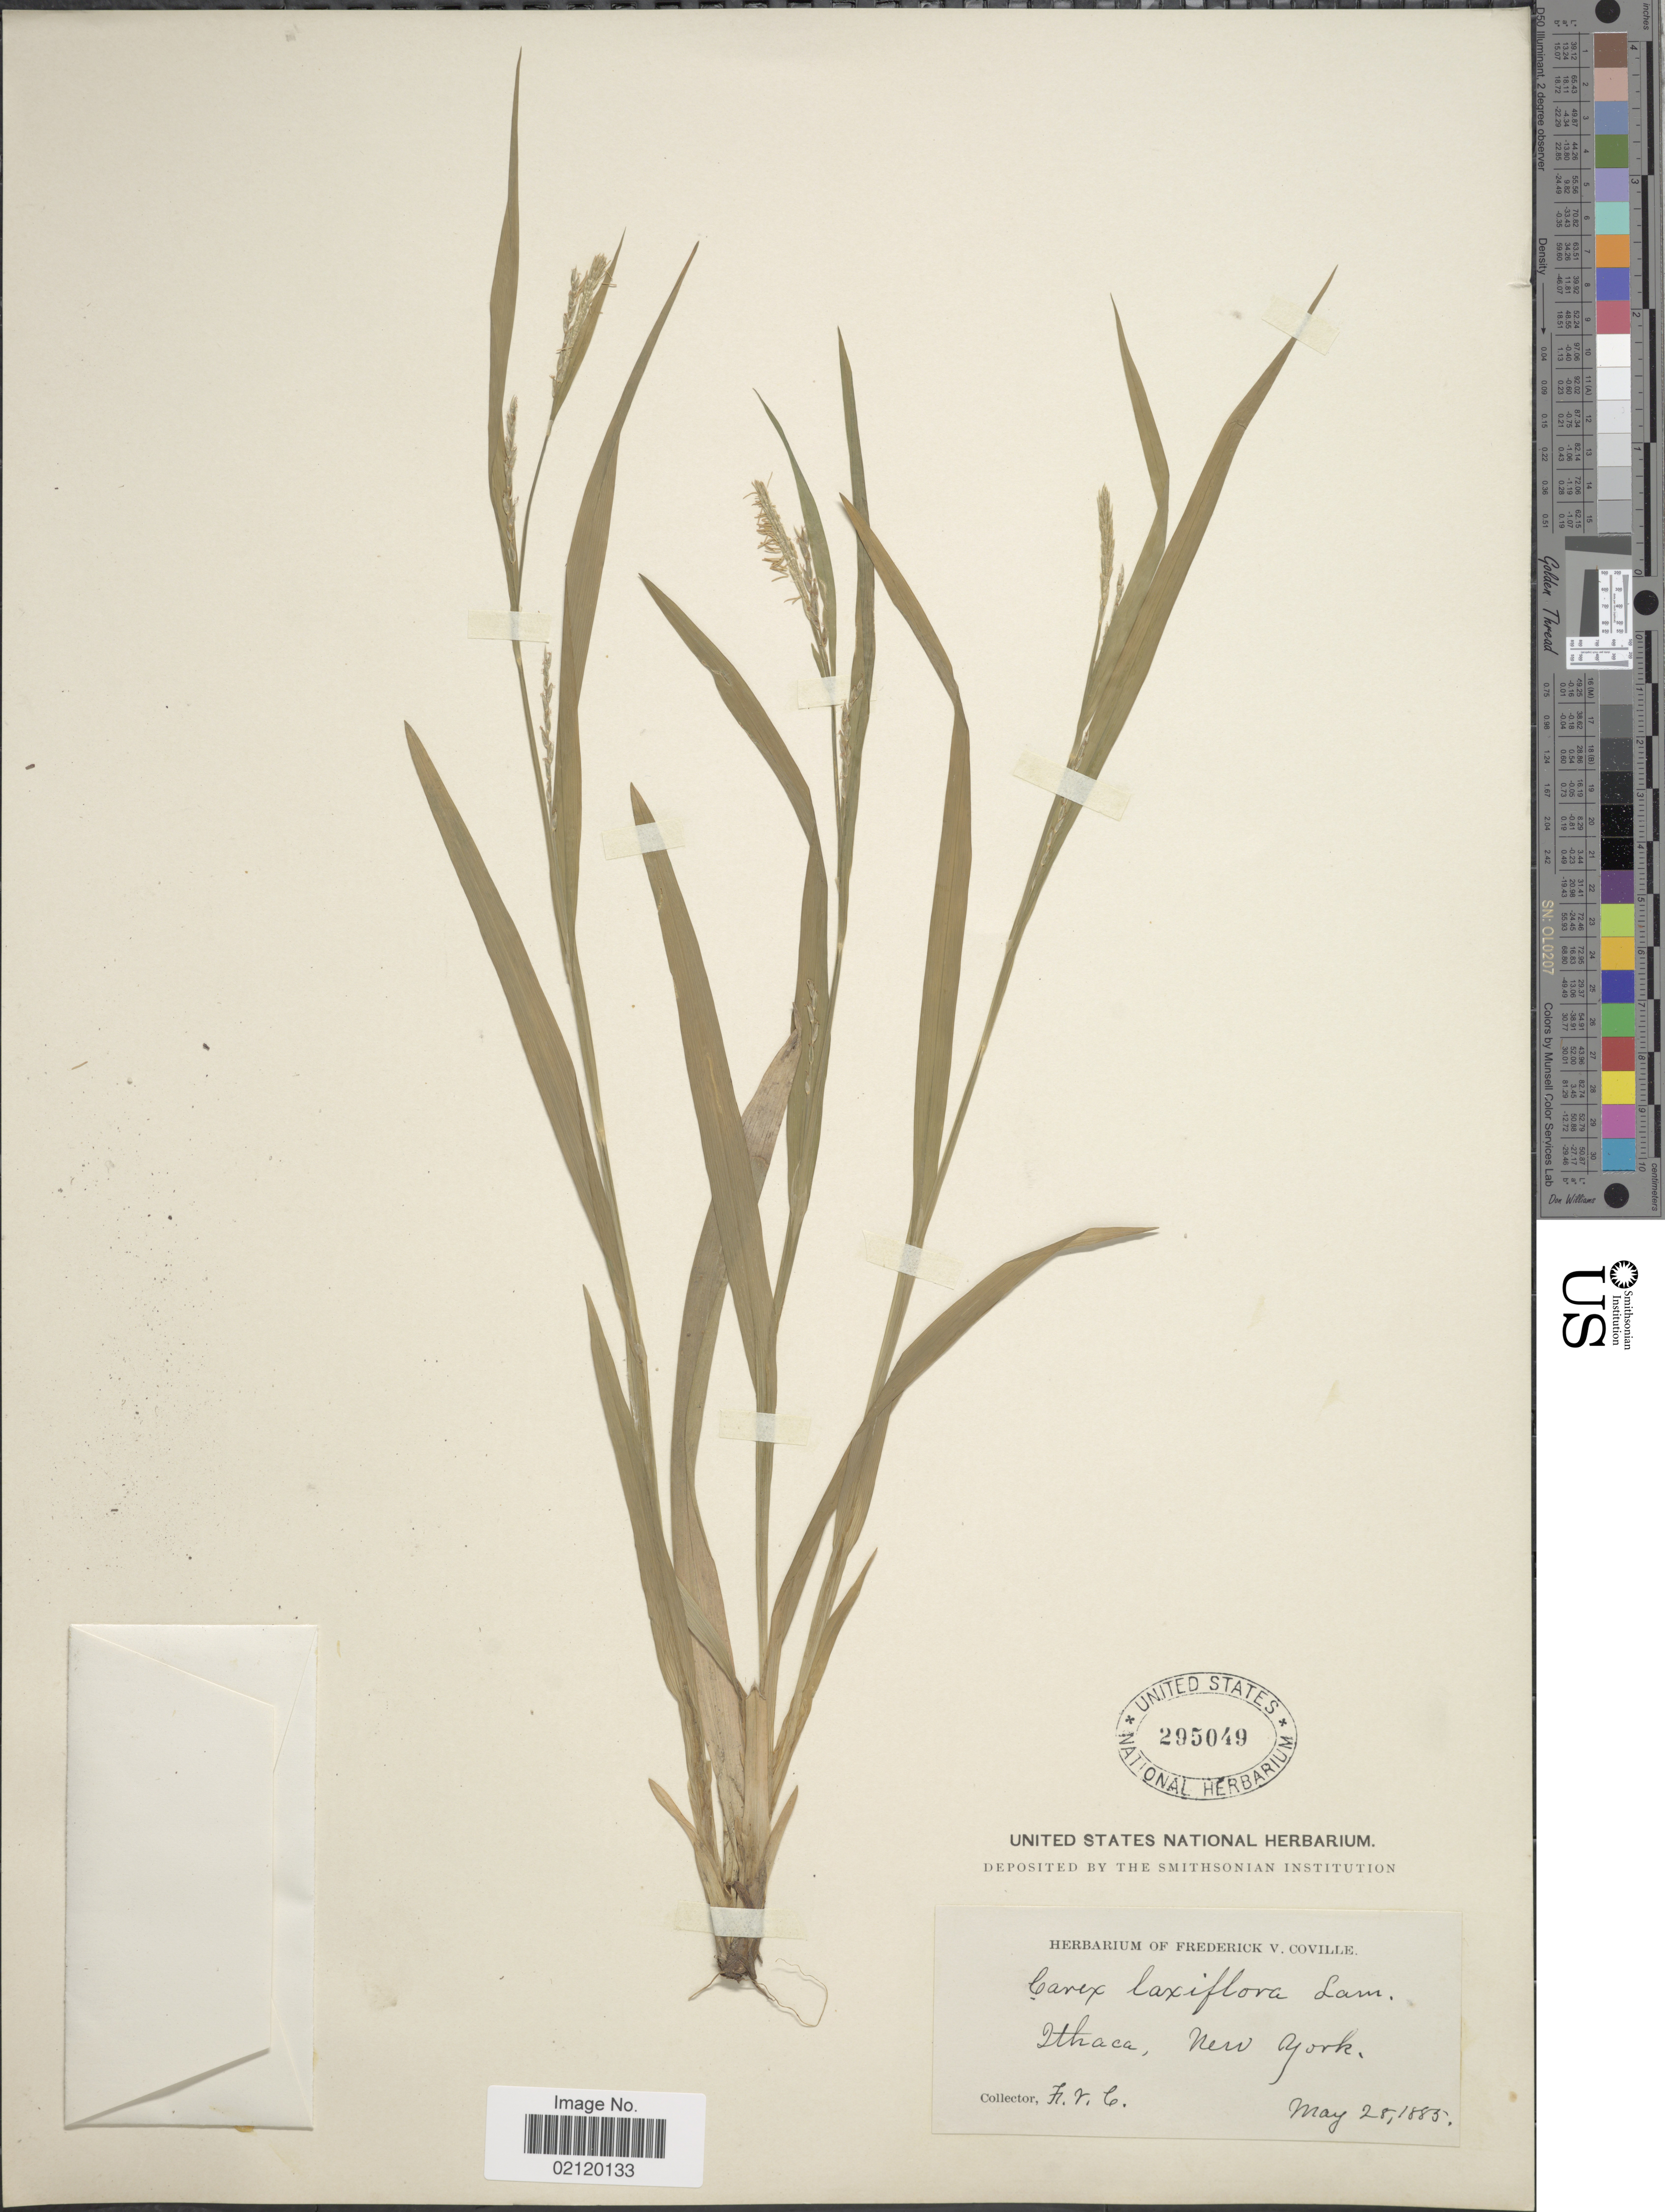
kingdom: Plantae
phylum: Tracheophyta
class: Liliopsida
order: Poales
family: Cyperaceae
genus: Carex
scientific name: Carex laxiflora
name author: Lam.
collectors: F. V. Coville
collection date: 1885-05-28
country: United States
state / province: New York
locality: Ithaca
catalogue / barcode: US 295049